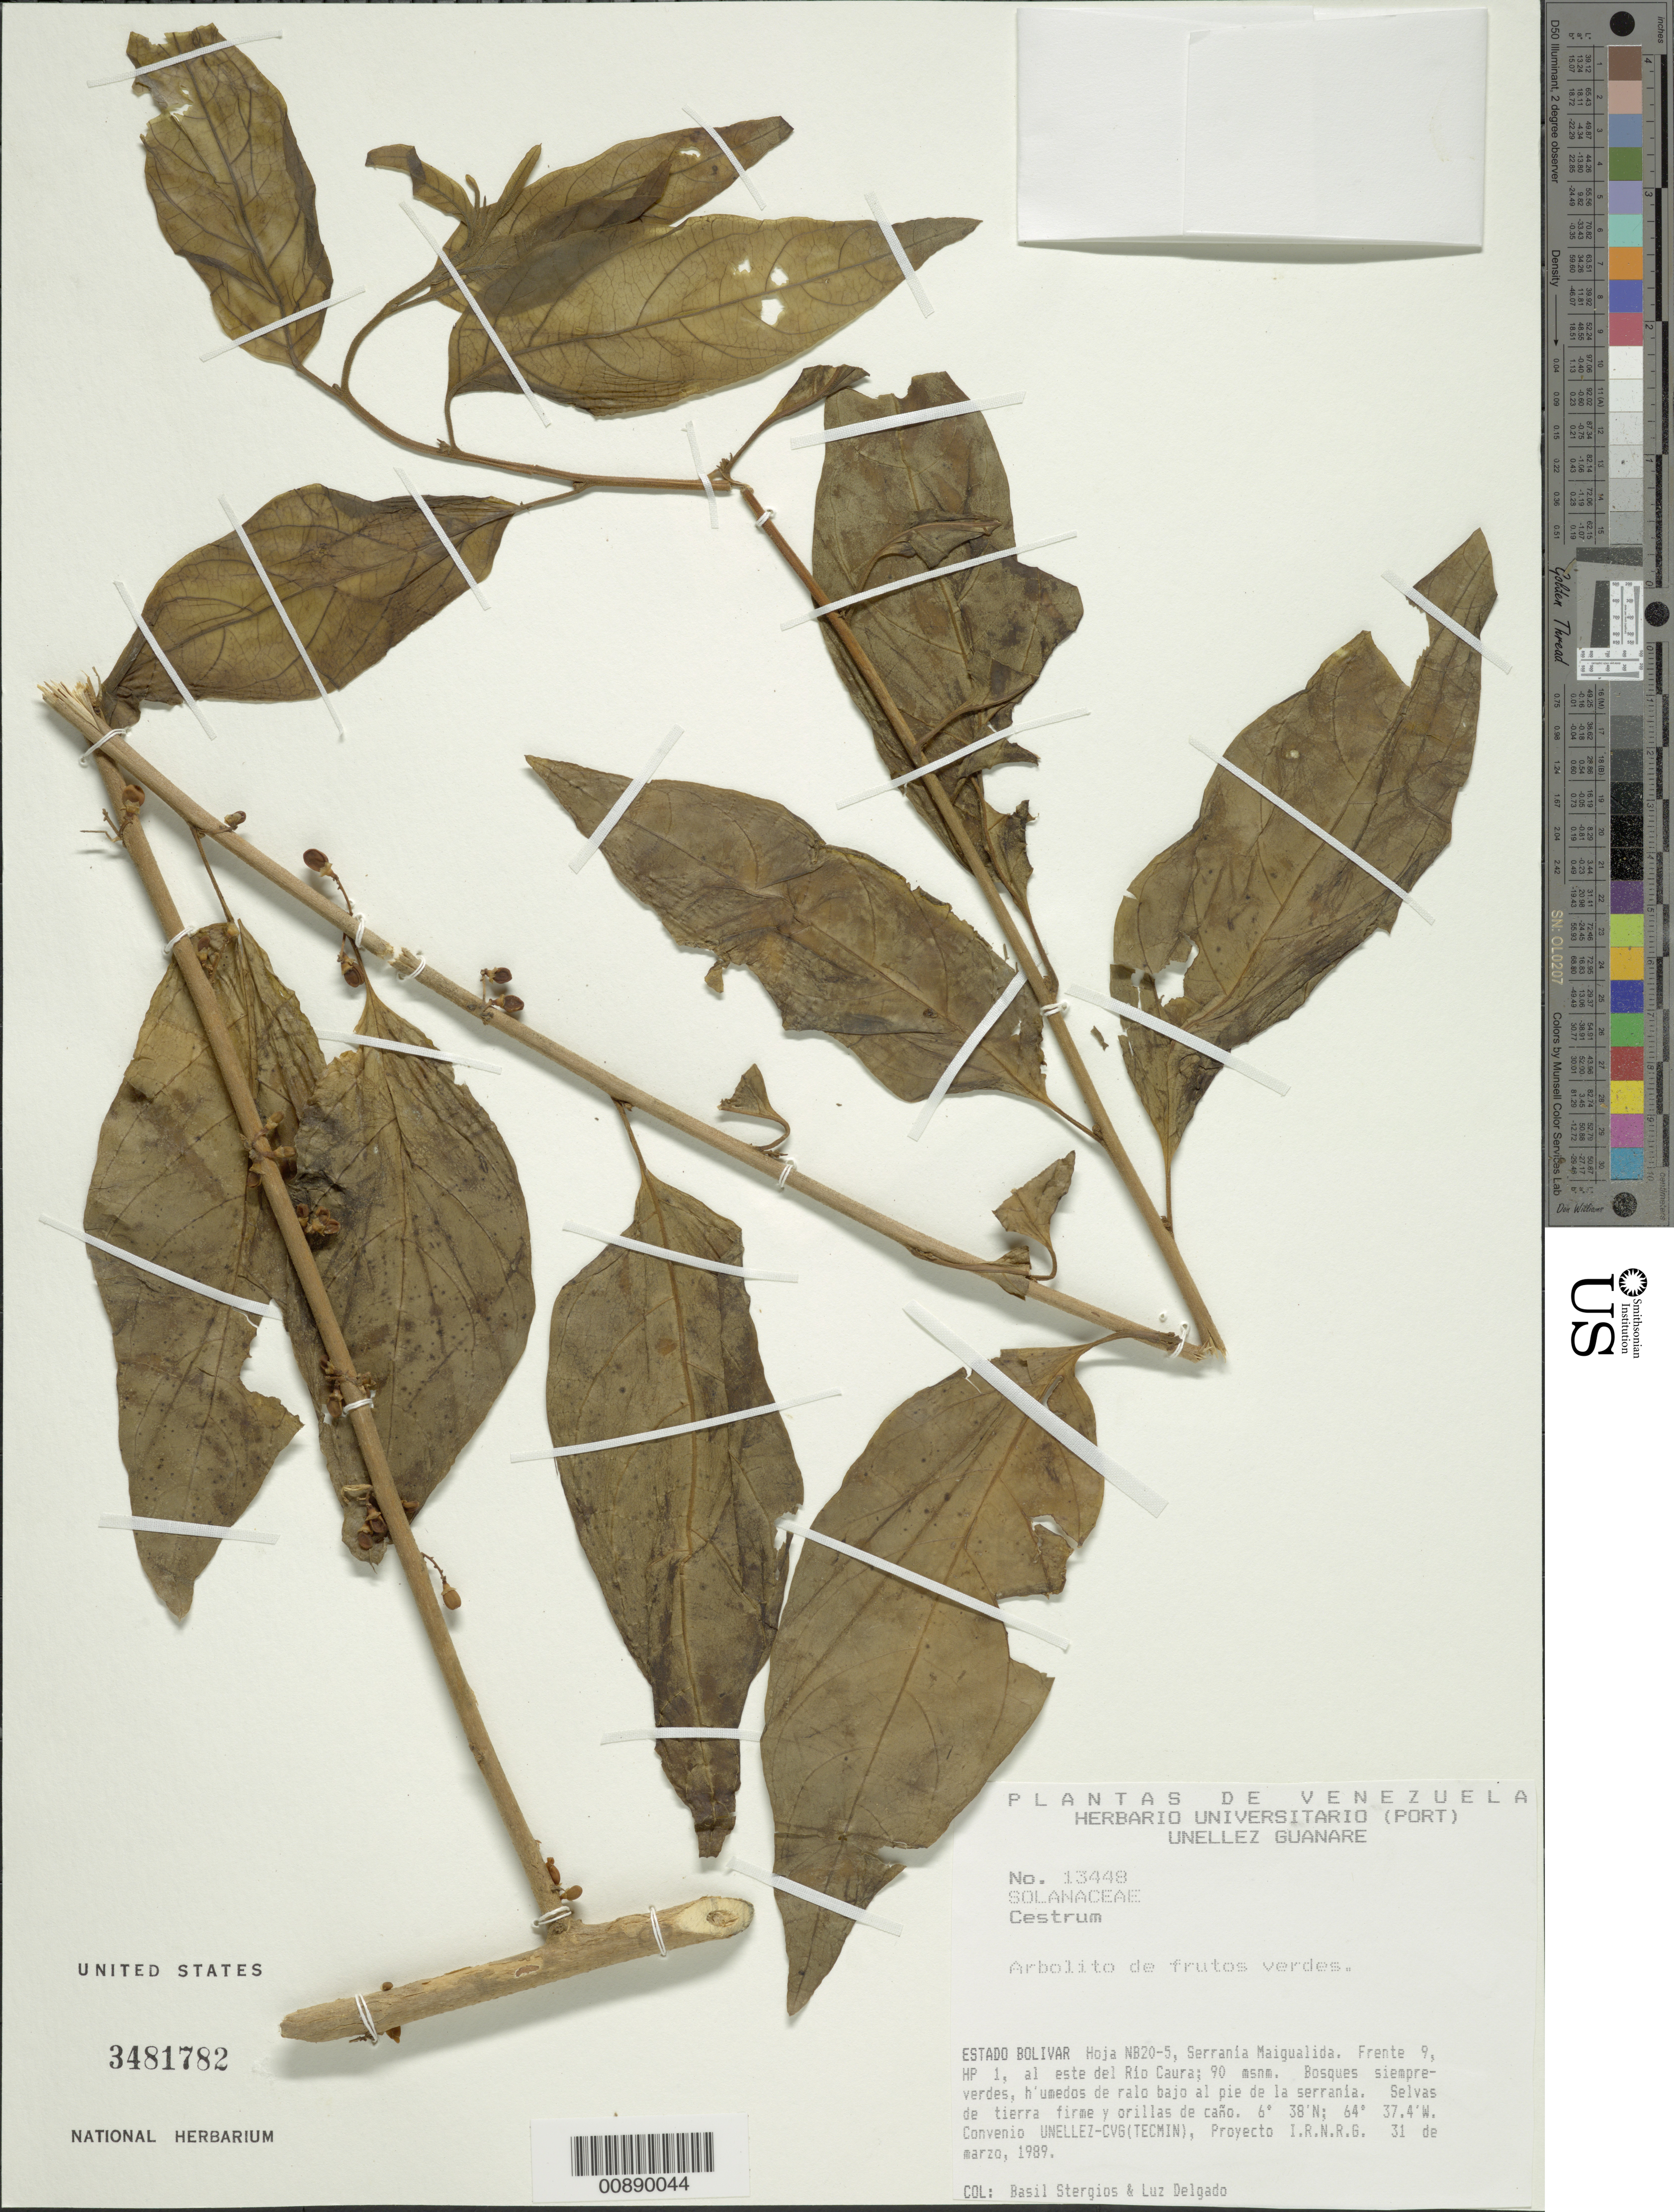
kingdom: Plantae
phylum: Tracheophyta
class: Magnoliopsida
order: Solanales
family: Solanaceae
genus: Cestrum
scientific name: Cestrum sp.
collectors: B. G. Stergios & L. Delgado V.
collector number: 13448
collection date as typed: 31-Mar-89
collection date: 1989-03-31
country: Venezuela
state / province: Bolívar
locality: Serrania Maigualida, E del río Caura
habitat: Bosques siempre-verdes, humedos de ralo bajo al pié de la serranía; selvas de tierra firme y orillas de caño; en sotobosque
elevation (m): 90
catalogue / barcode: US 3481782